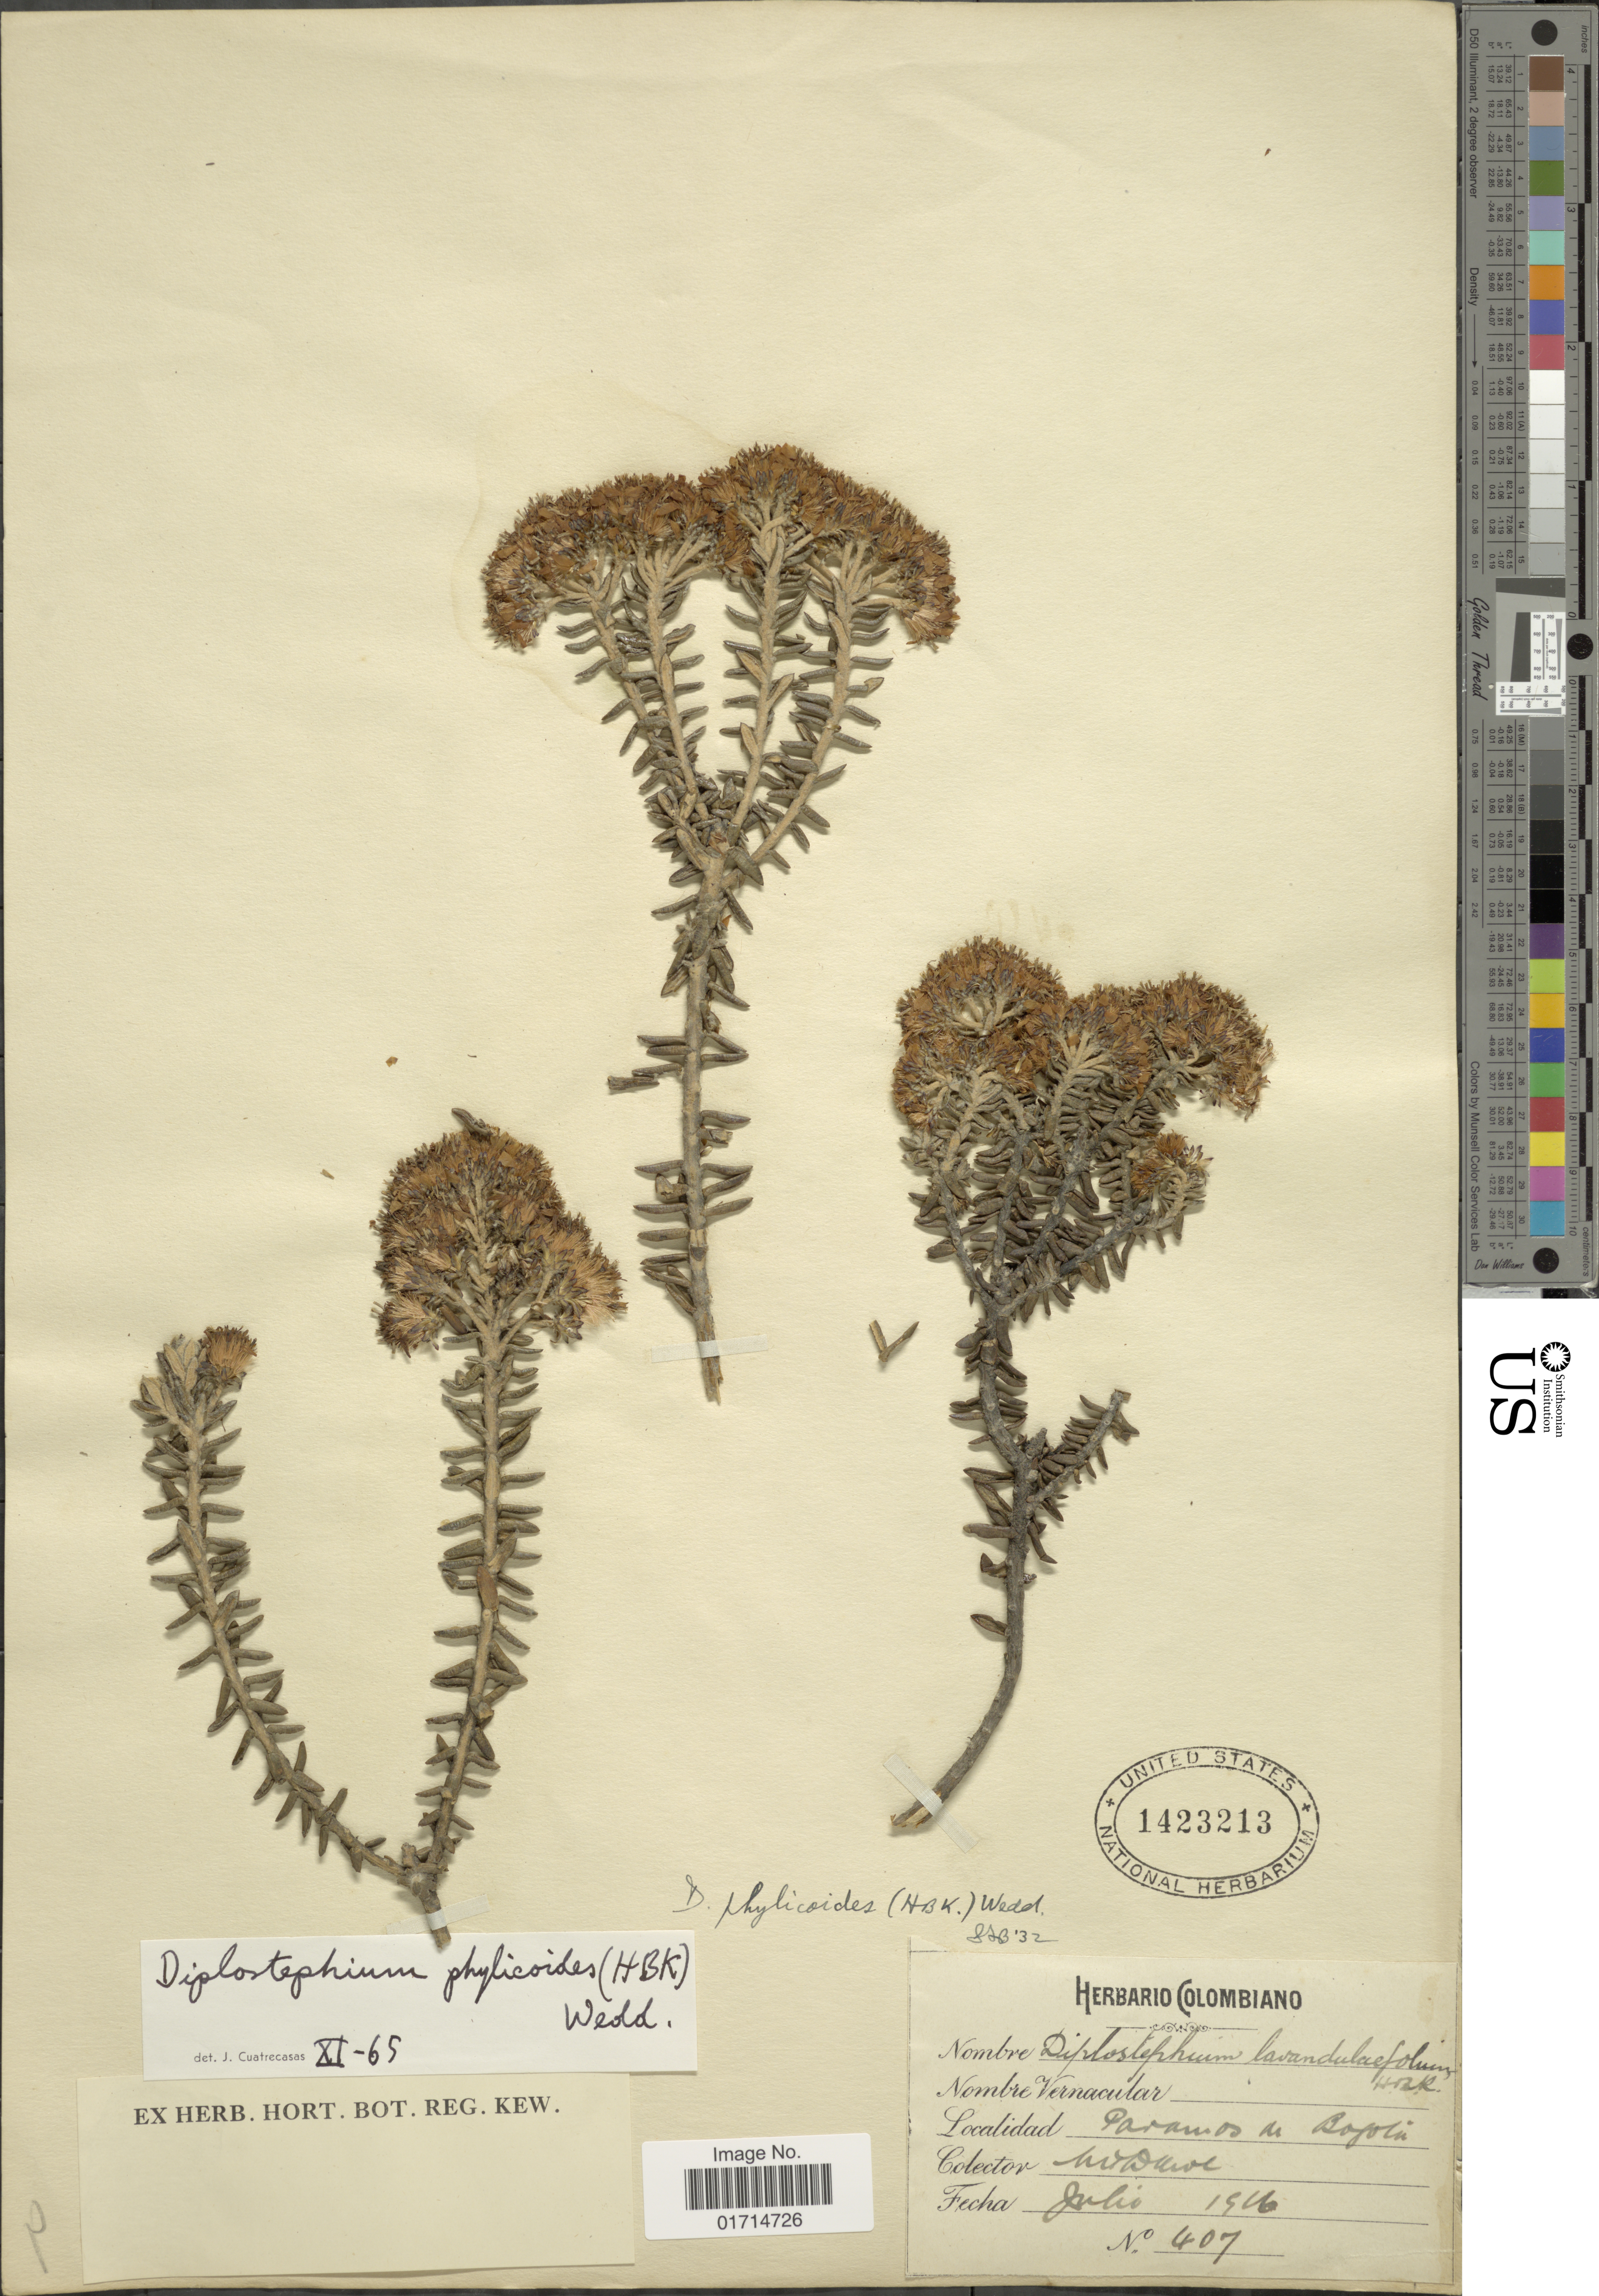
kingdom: Plantae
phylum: Tracheophyta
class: Magnoliopsida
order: Asterales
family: Asteraceae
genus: Diplostephium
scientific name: Diplostephium phylicoides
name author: (Kunth) Wedd.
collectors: M. T. Dawe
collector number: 407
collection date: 1916-07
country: Colombia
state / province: Bogota D.C.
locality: Paramos de Bogota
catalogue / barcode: US 1423213